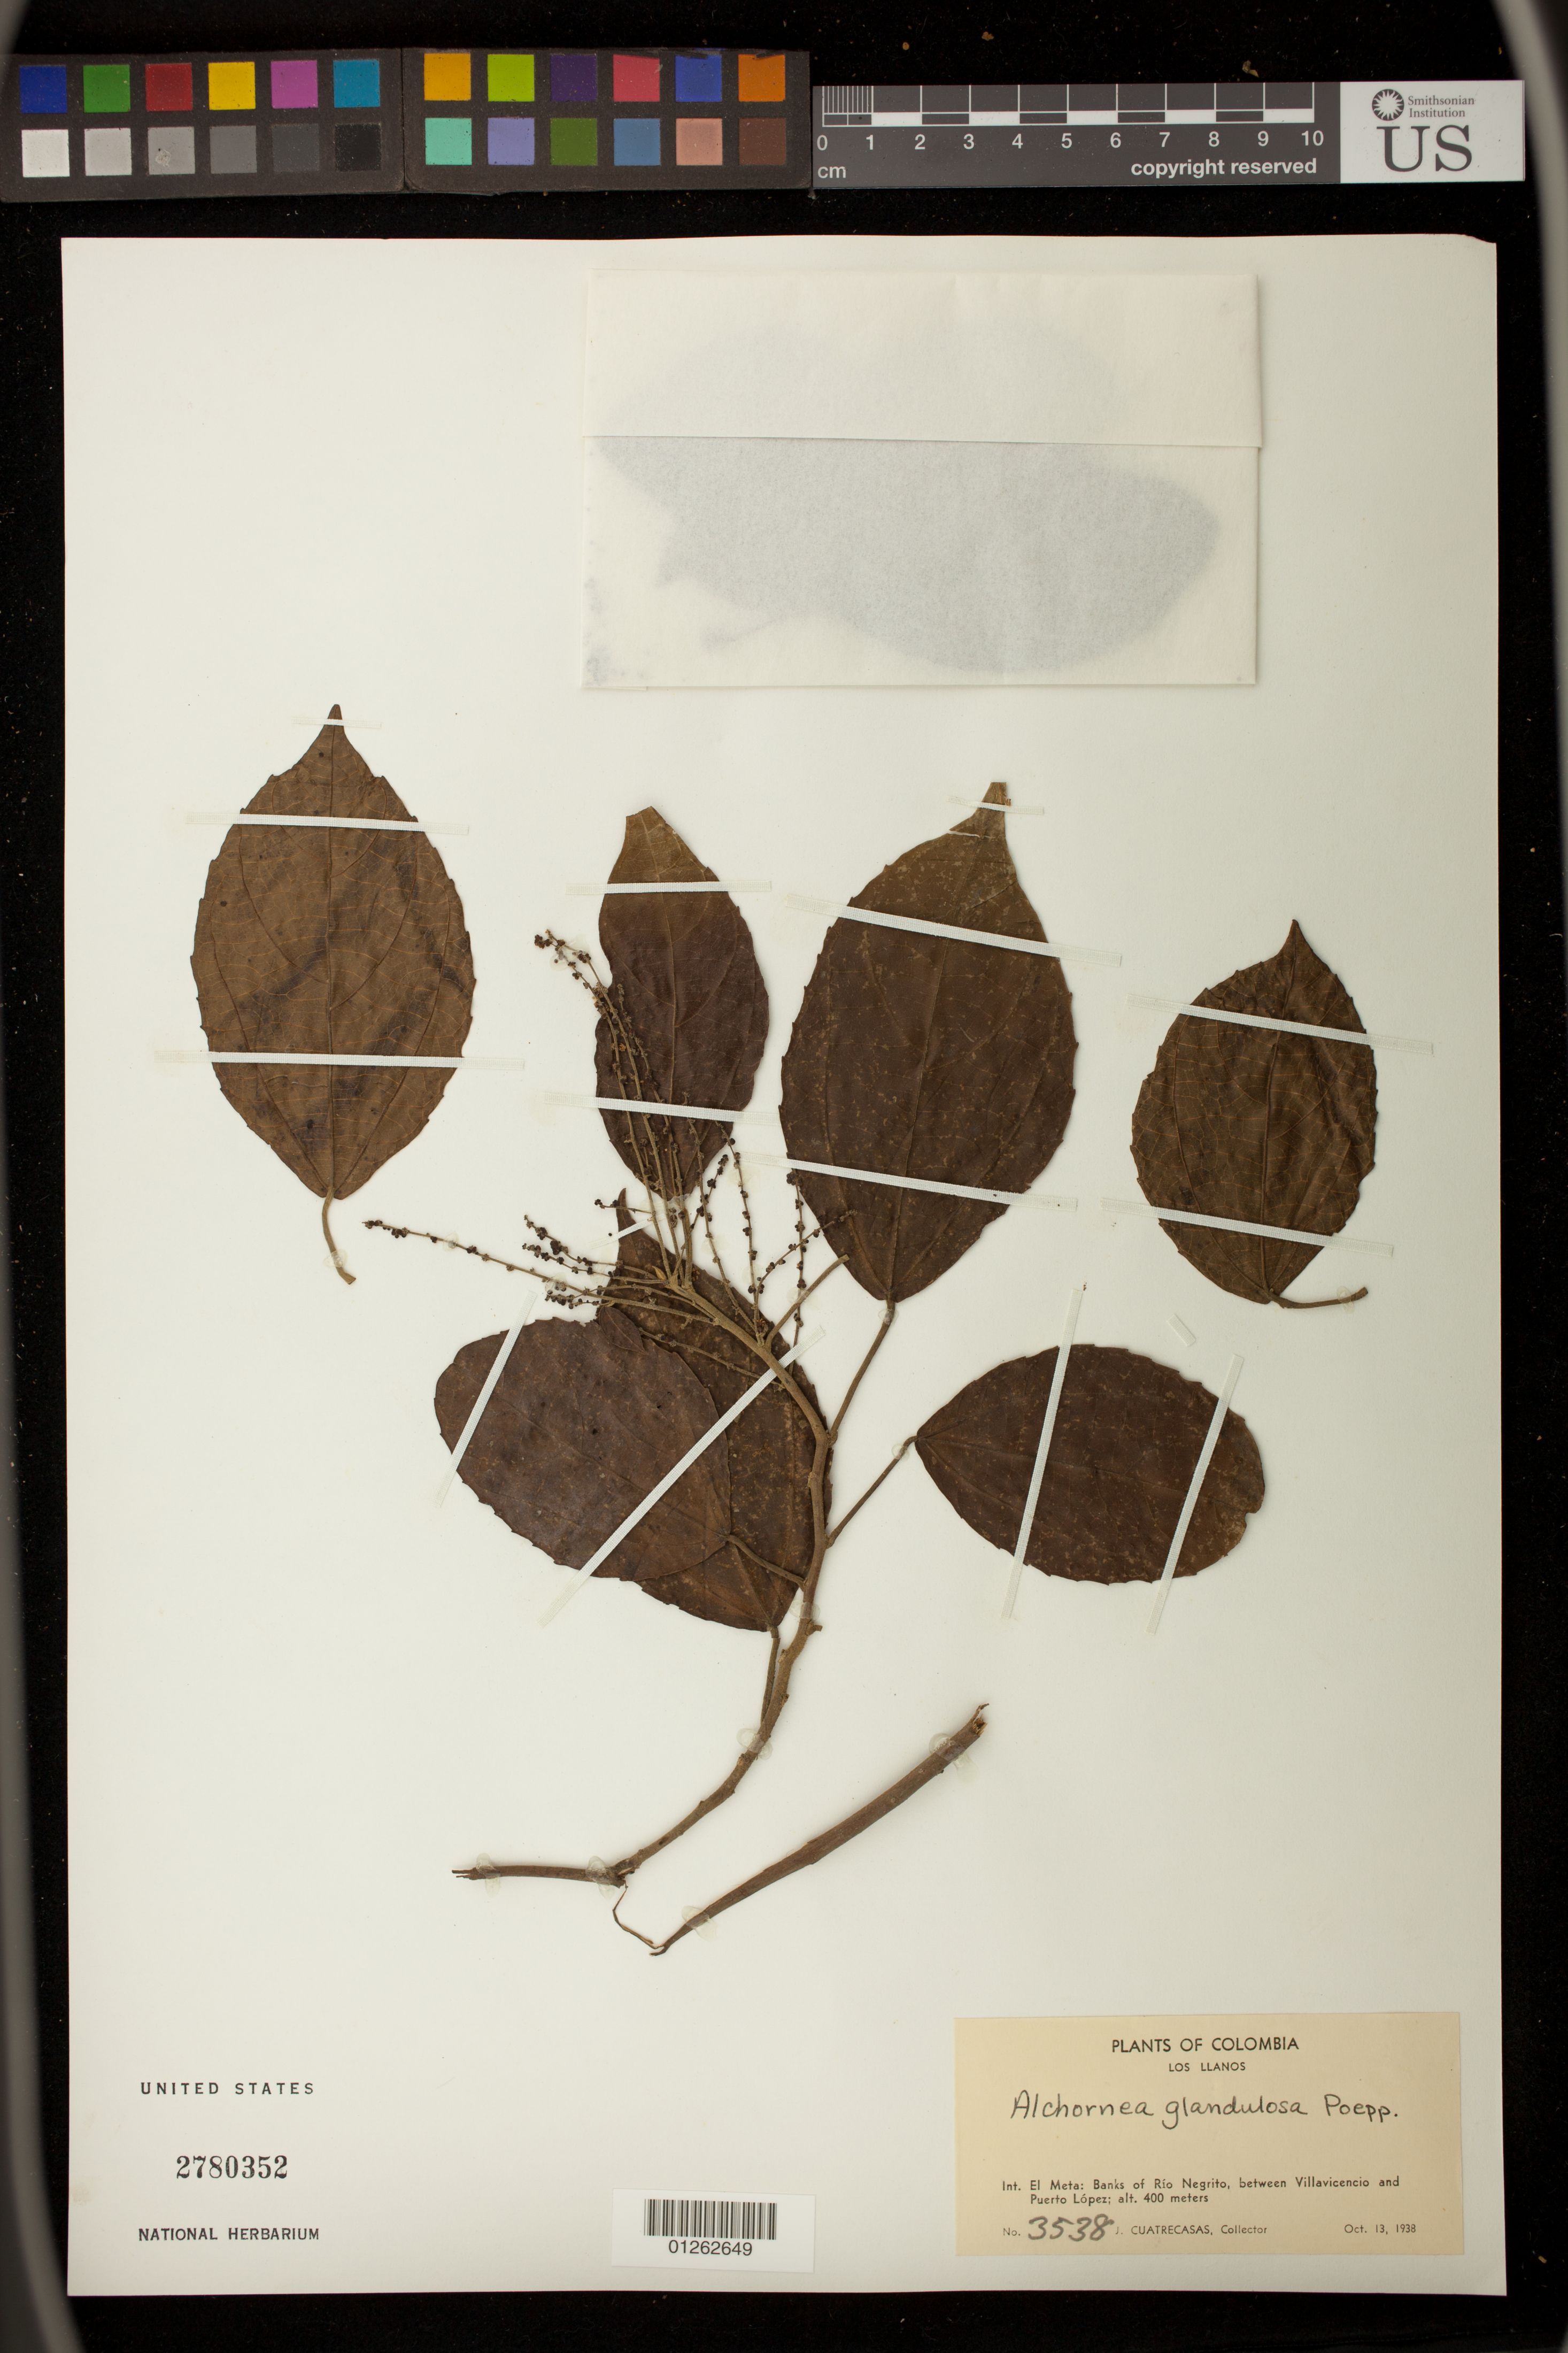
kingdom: Plantae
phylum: Tracheophyta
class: Magnoliopsida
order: Malpighiales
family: Euphorbiaceae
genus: Alchornea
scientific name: Alchornea glandulosa subsp. glandulosa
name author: Poepp.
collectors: J. Cuatrecasas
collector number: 3538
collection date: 1938-10-13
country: Colombia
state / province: Meta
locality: Banks of Rio Negrito, between Villavicencio and Puert Lopez.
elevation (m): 400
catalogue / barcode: US 2780352